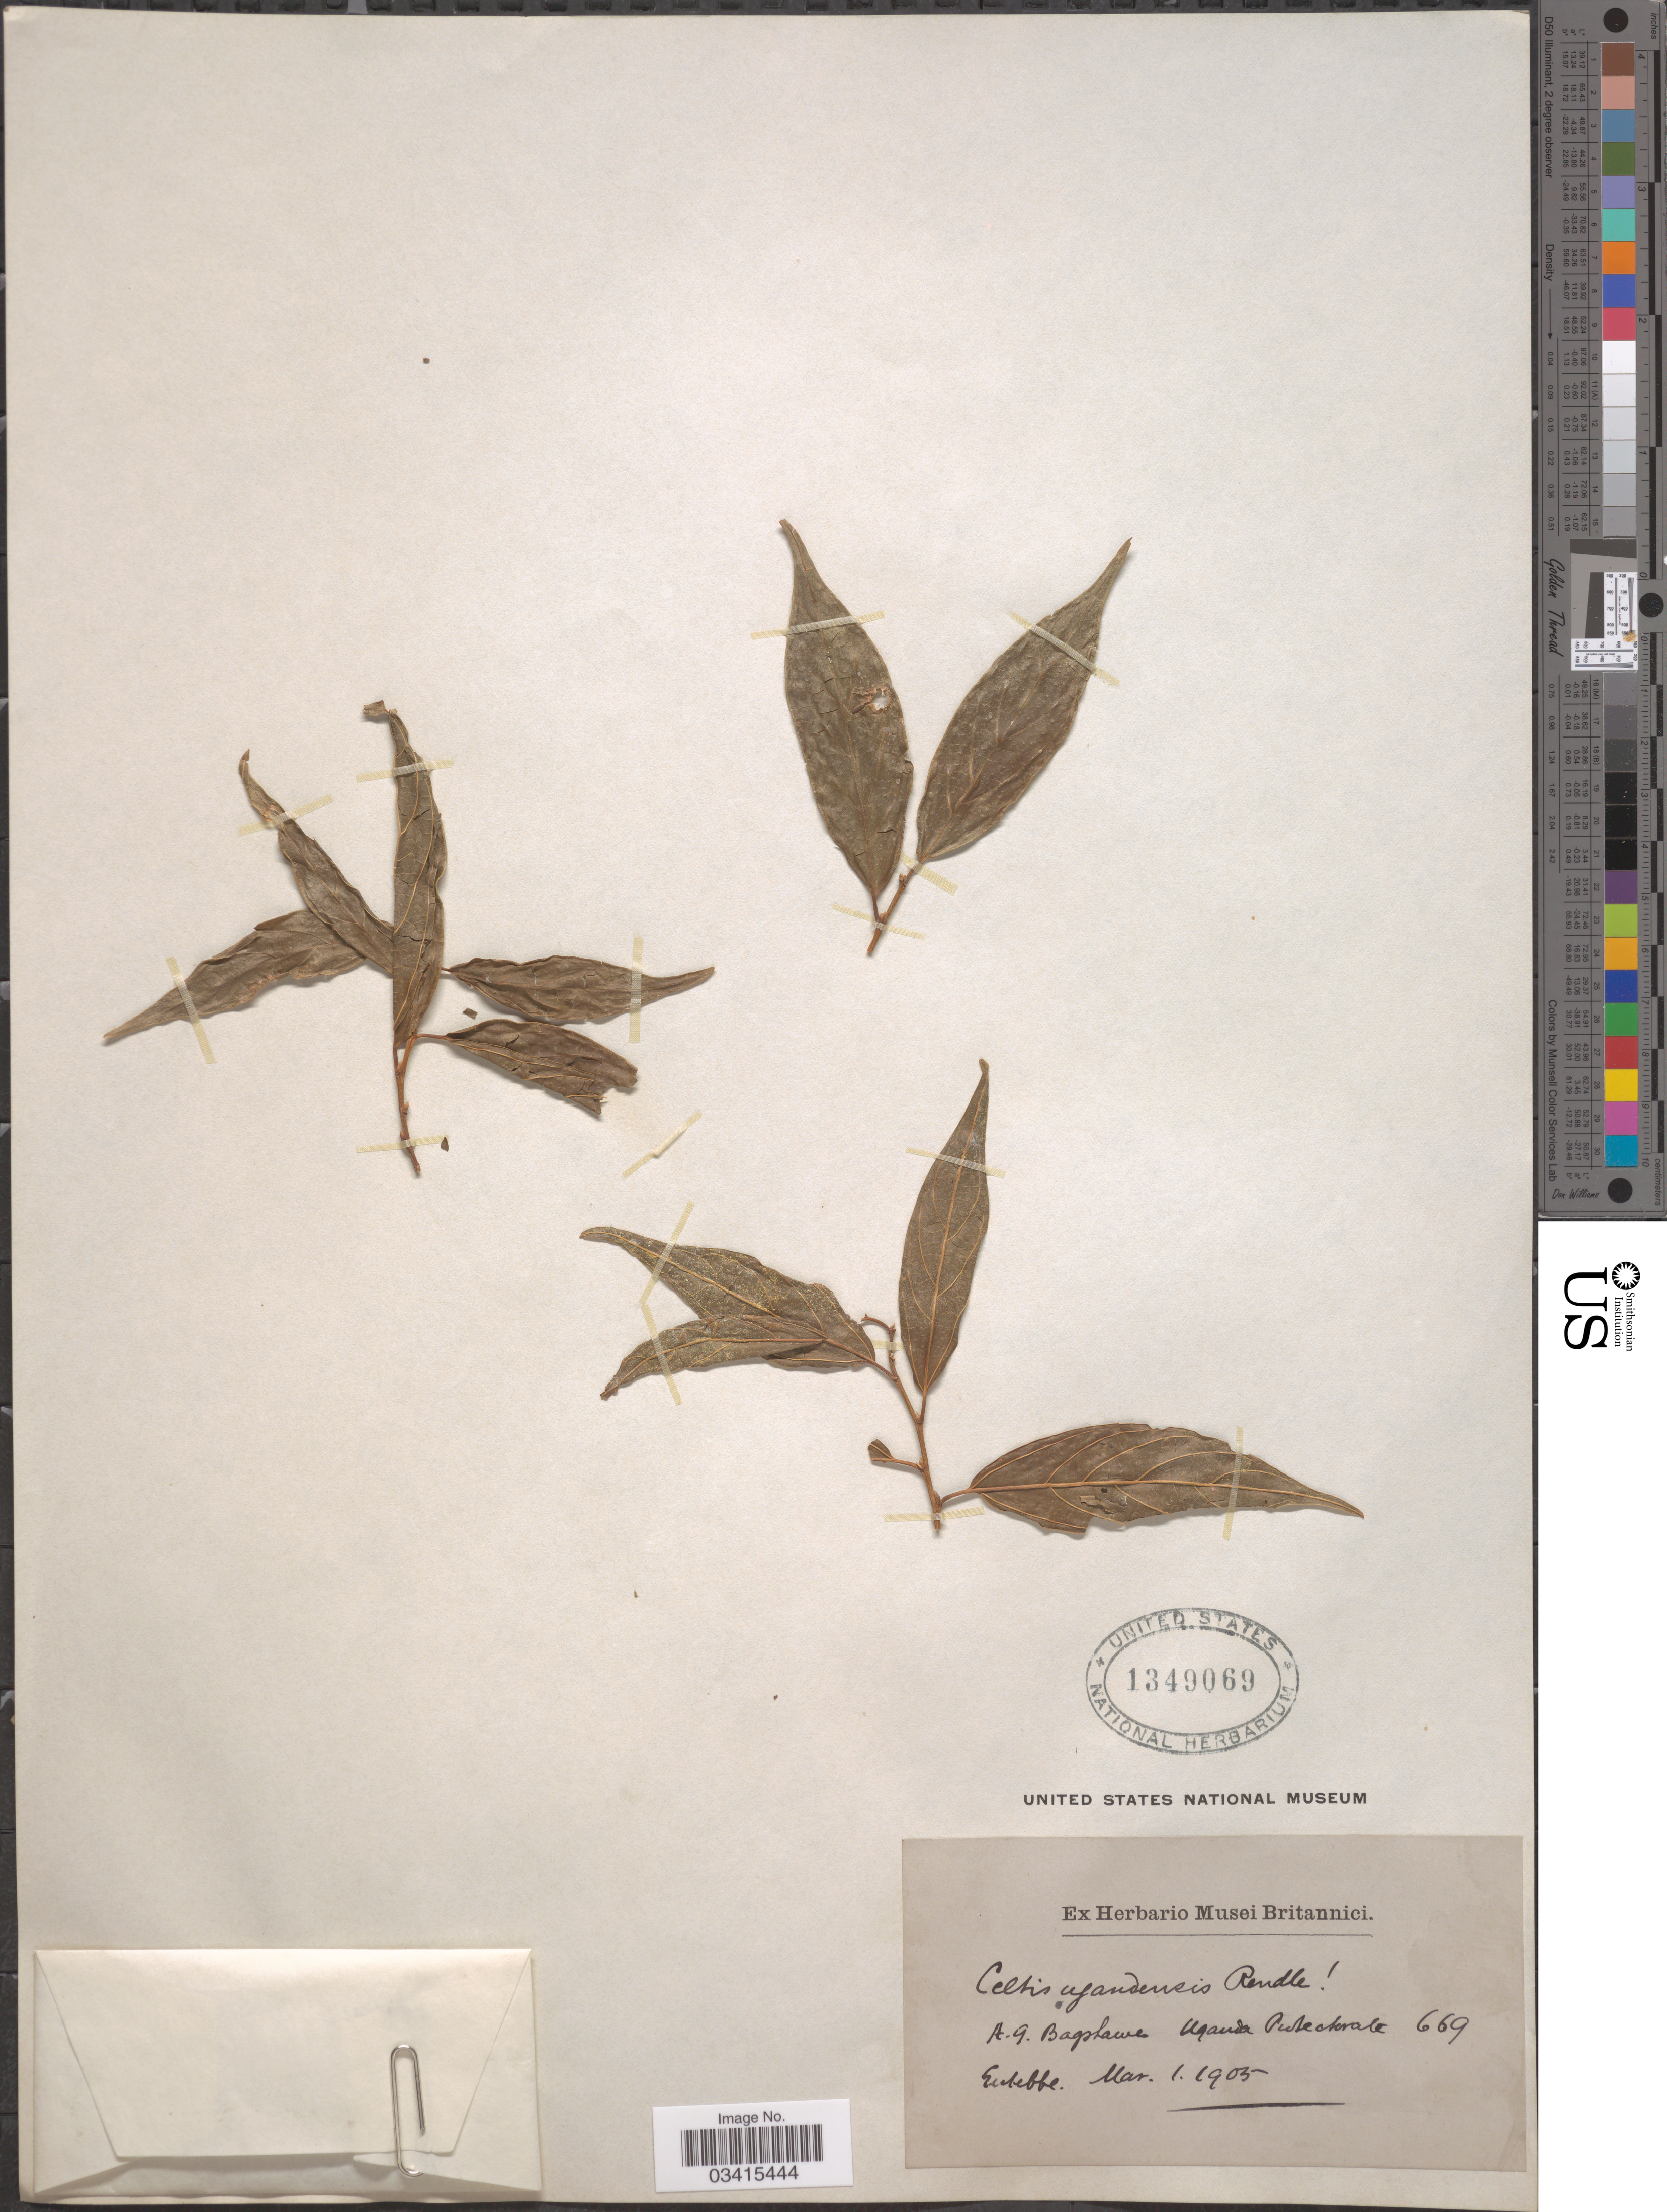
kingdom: Plantae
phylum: Tracheophyta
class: Magnoliopsida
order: Rosales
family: Cannabaceae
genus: Celtis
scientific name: Celtis gomphophylla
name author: Baker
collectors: A. Bagshawe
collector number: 669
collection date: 1905-03-01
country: Uganda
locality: Uganda Protectorate. Entebbe.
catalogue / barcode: US 1349069